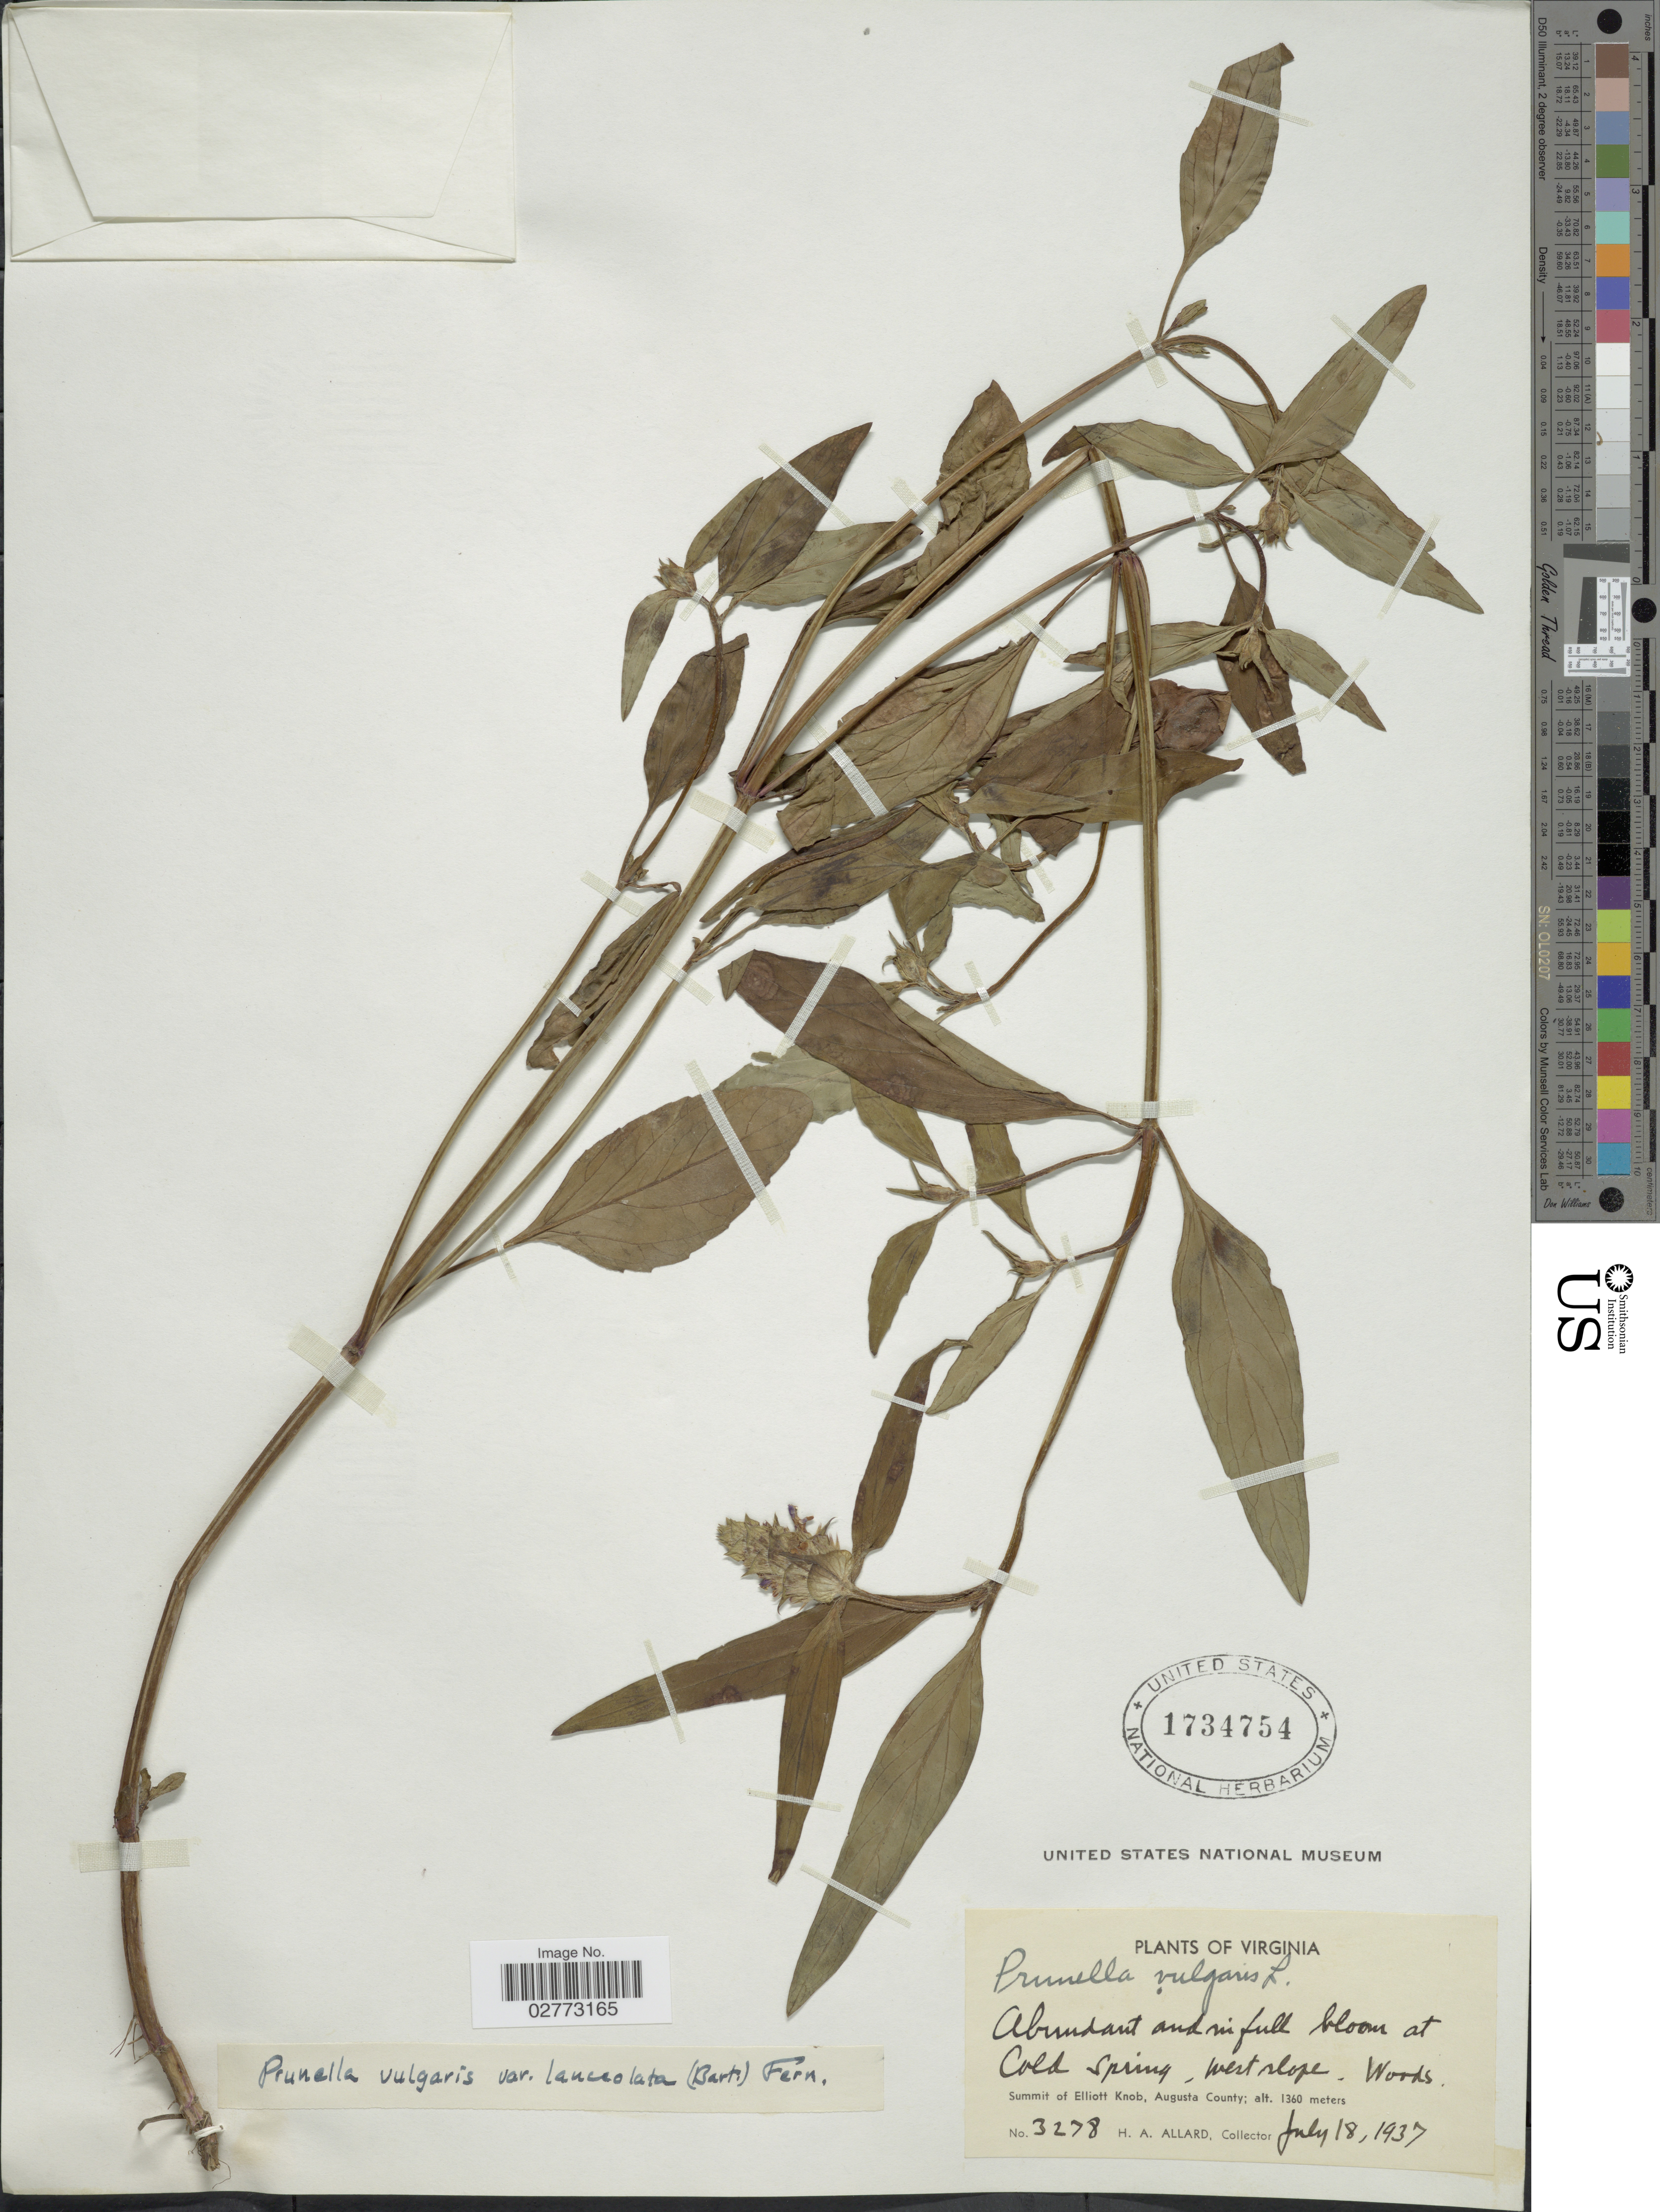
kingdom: Plantae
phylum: Tracheophyta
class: Magnoliopsida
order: Lamiales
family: Lamiaceae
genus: Prunella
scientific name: Prunella vulgaris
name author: L.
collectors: H. A. Allard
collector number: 3278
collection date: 1937-07-18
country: United States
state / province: Virginia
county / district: Augusta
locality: Cold Spring-west slope-Woods, Summit of Elliott Knob, Augusta County.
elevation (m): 1360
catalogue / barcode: US 1734754